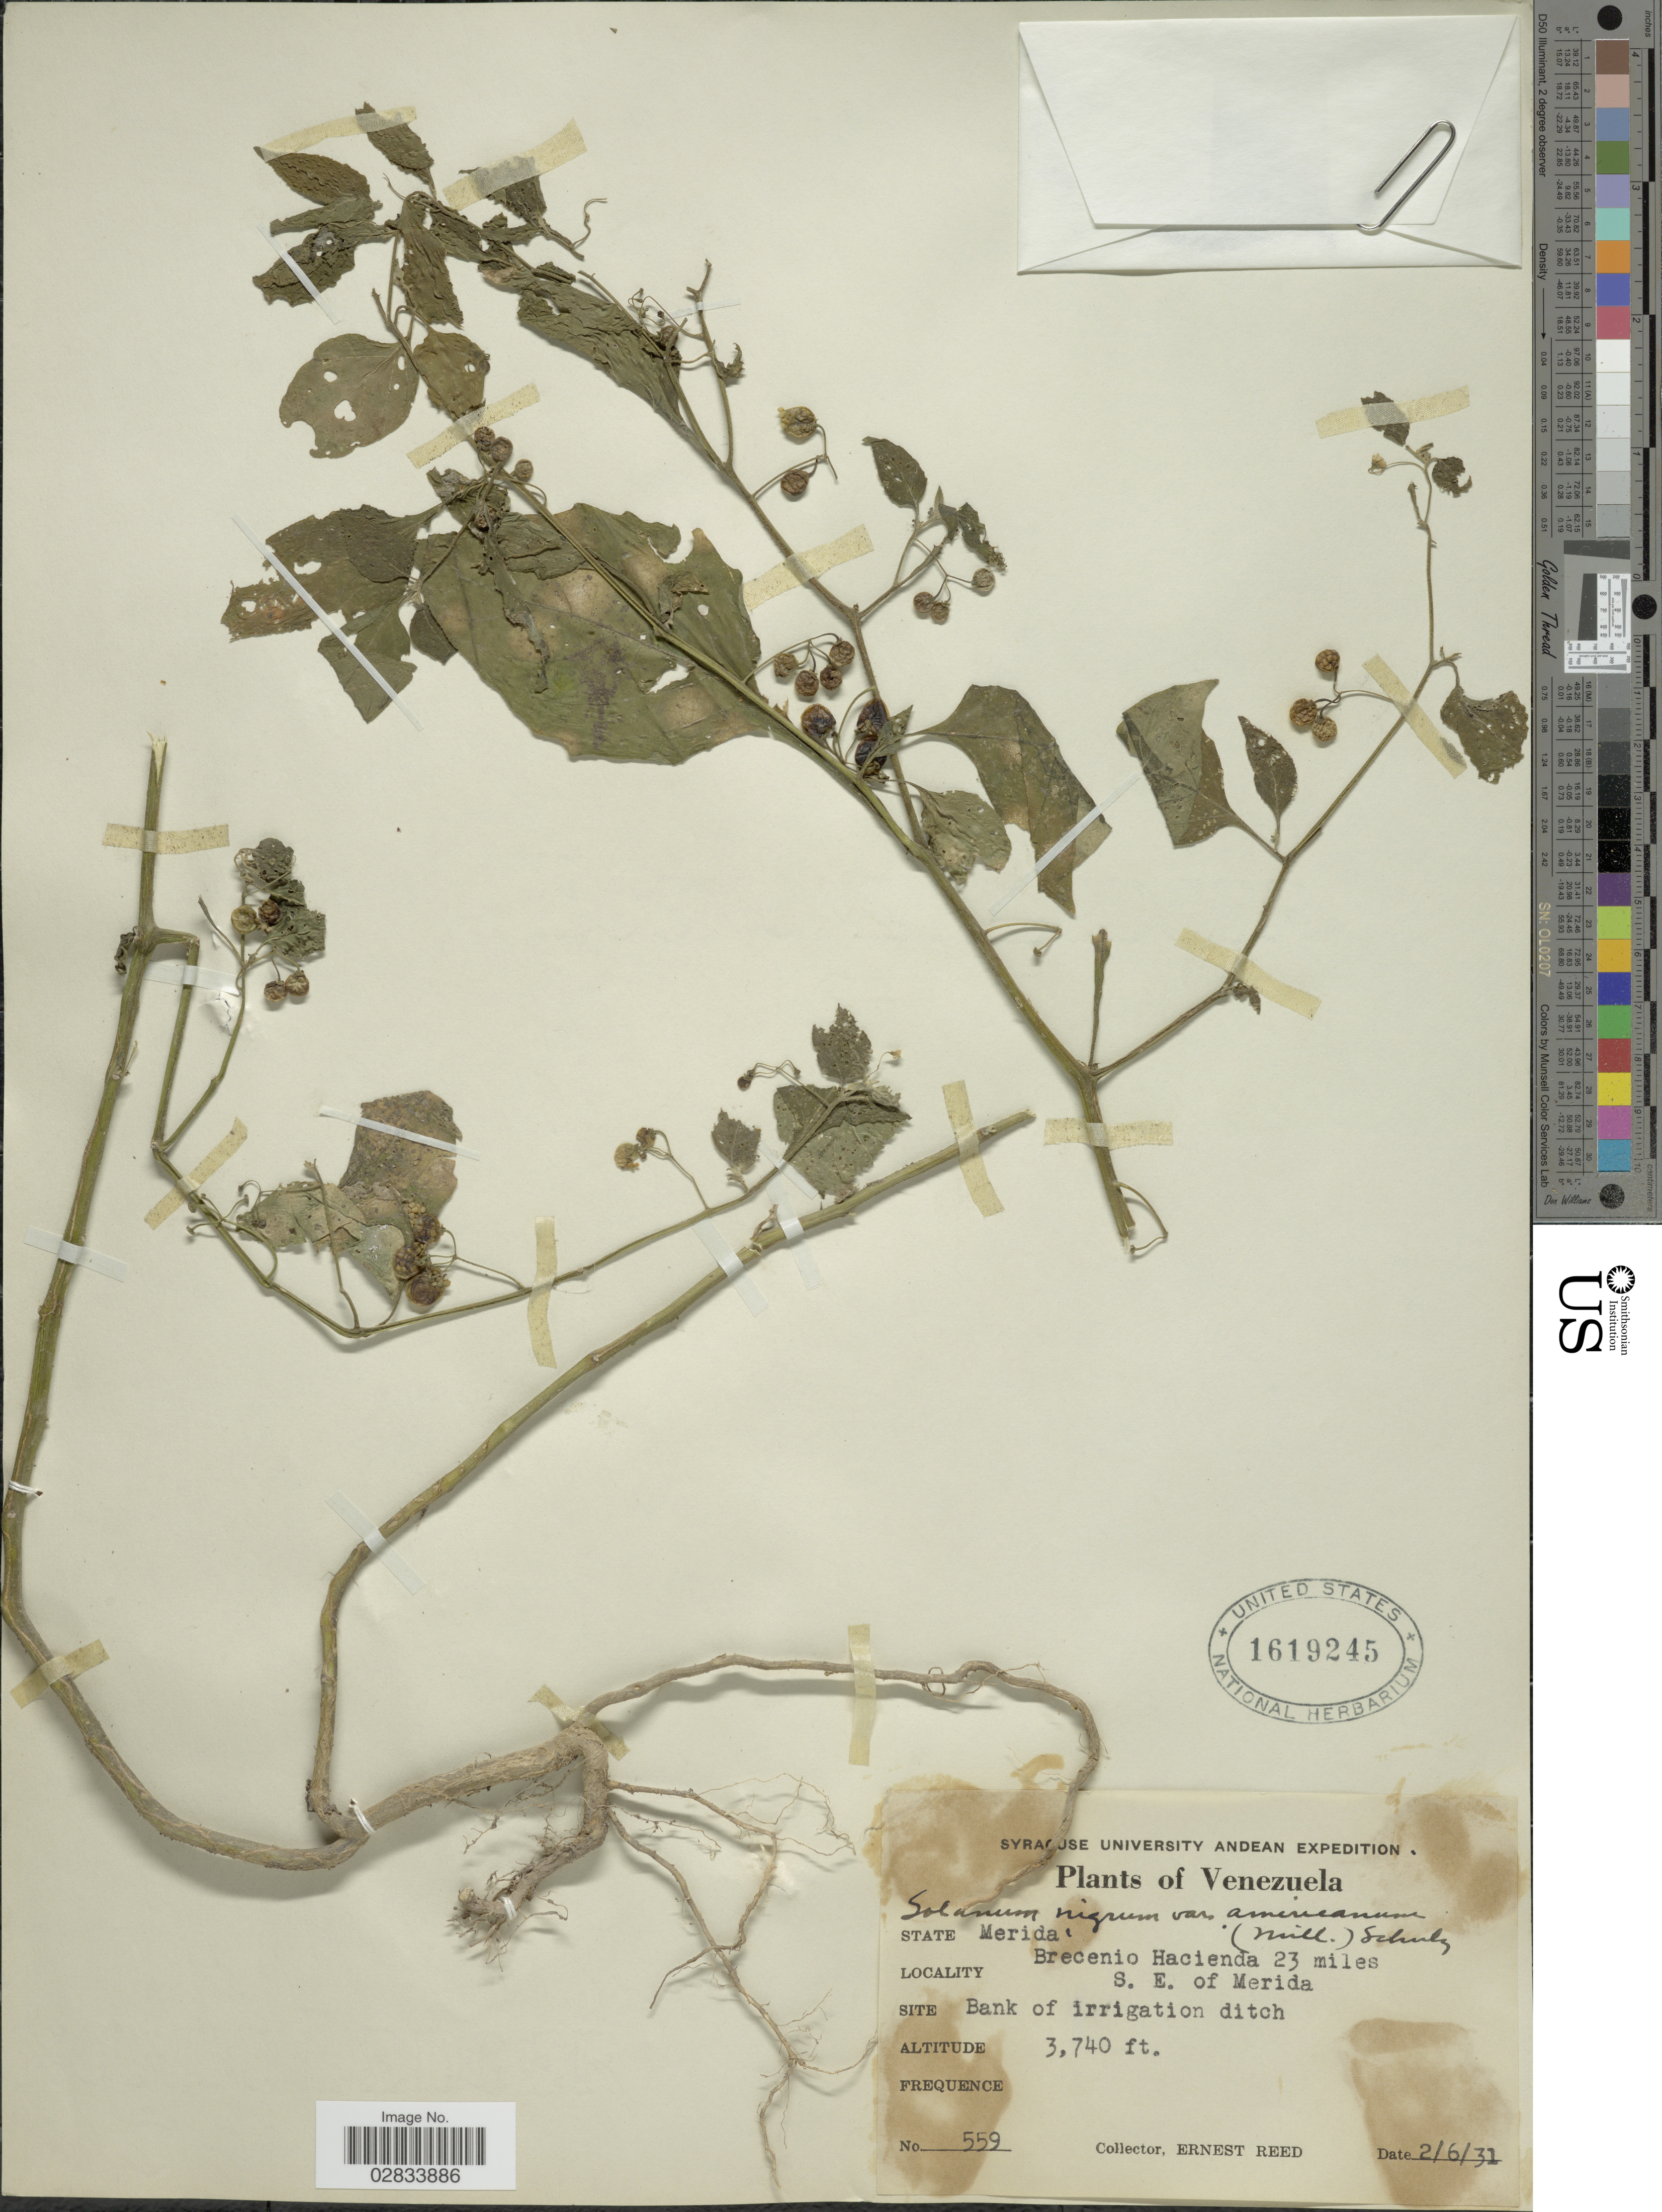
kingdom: Plantae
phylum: Tracheophyta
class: Magnoliopsida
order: Solanales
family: Solanaceae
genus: Solanum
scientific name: Solanum nigrum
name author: L.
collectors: E. Reed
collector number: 559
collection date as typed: Transcribed d/m/y: 6/2/31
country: Venezuela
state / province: Mérida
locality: State Merida, Brecenio Hacienda 23 miles S.E. of Merida.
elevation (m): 1140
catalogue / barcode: US 1619245